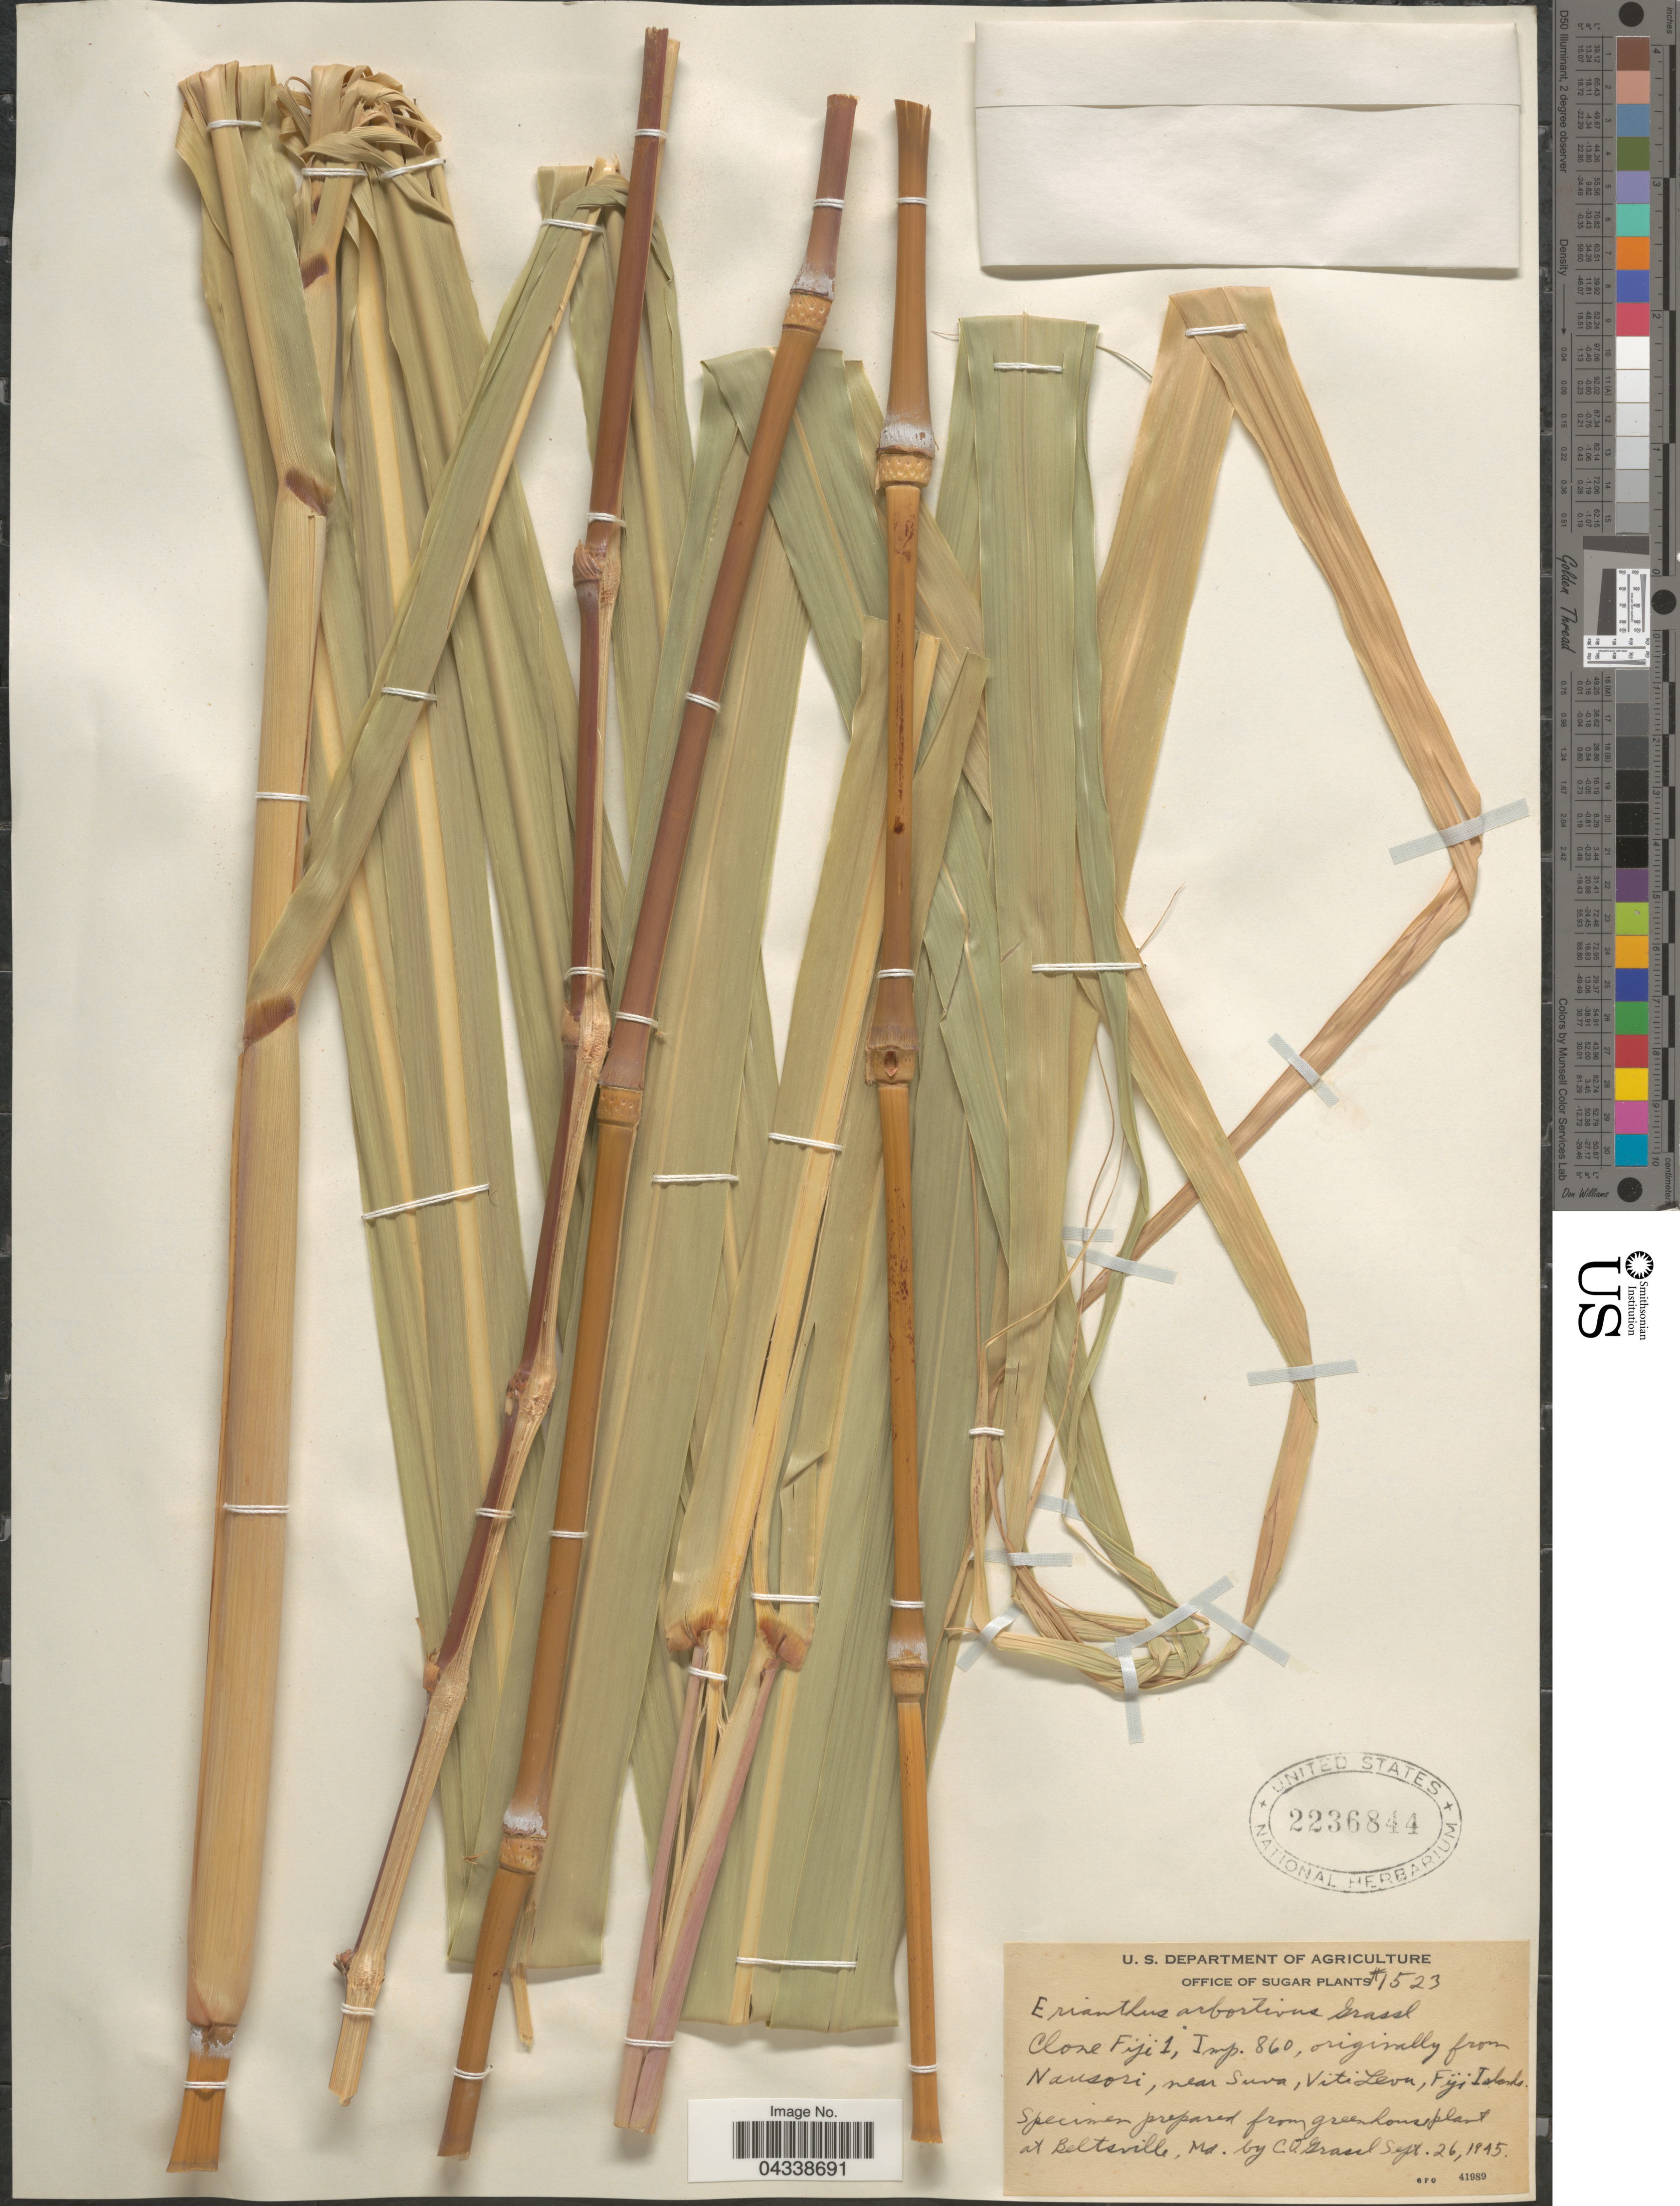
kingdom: Plantae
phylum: Tracheophyta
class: Liliopsida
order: Poales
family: Poaceae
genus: Saccharum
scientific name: Saccharum sp.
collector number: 1523?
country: Fiji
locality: Clone Fiji 1, Imp. 860. [unsure placement]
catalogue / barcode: US 2236844